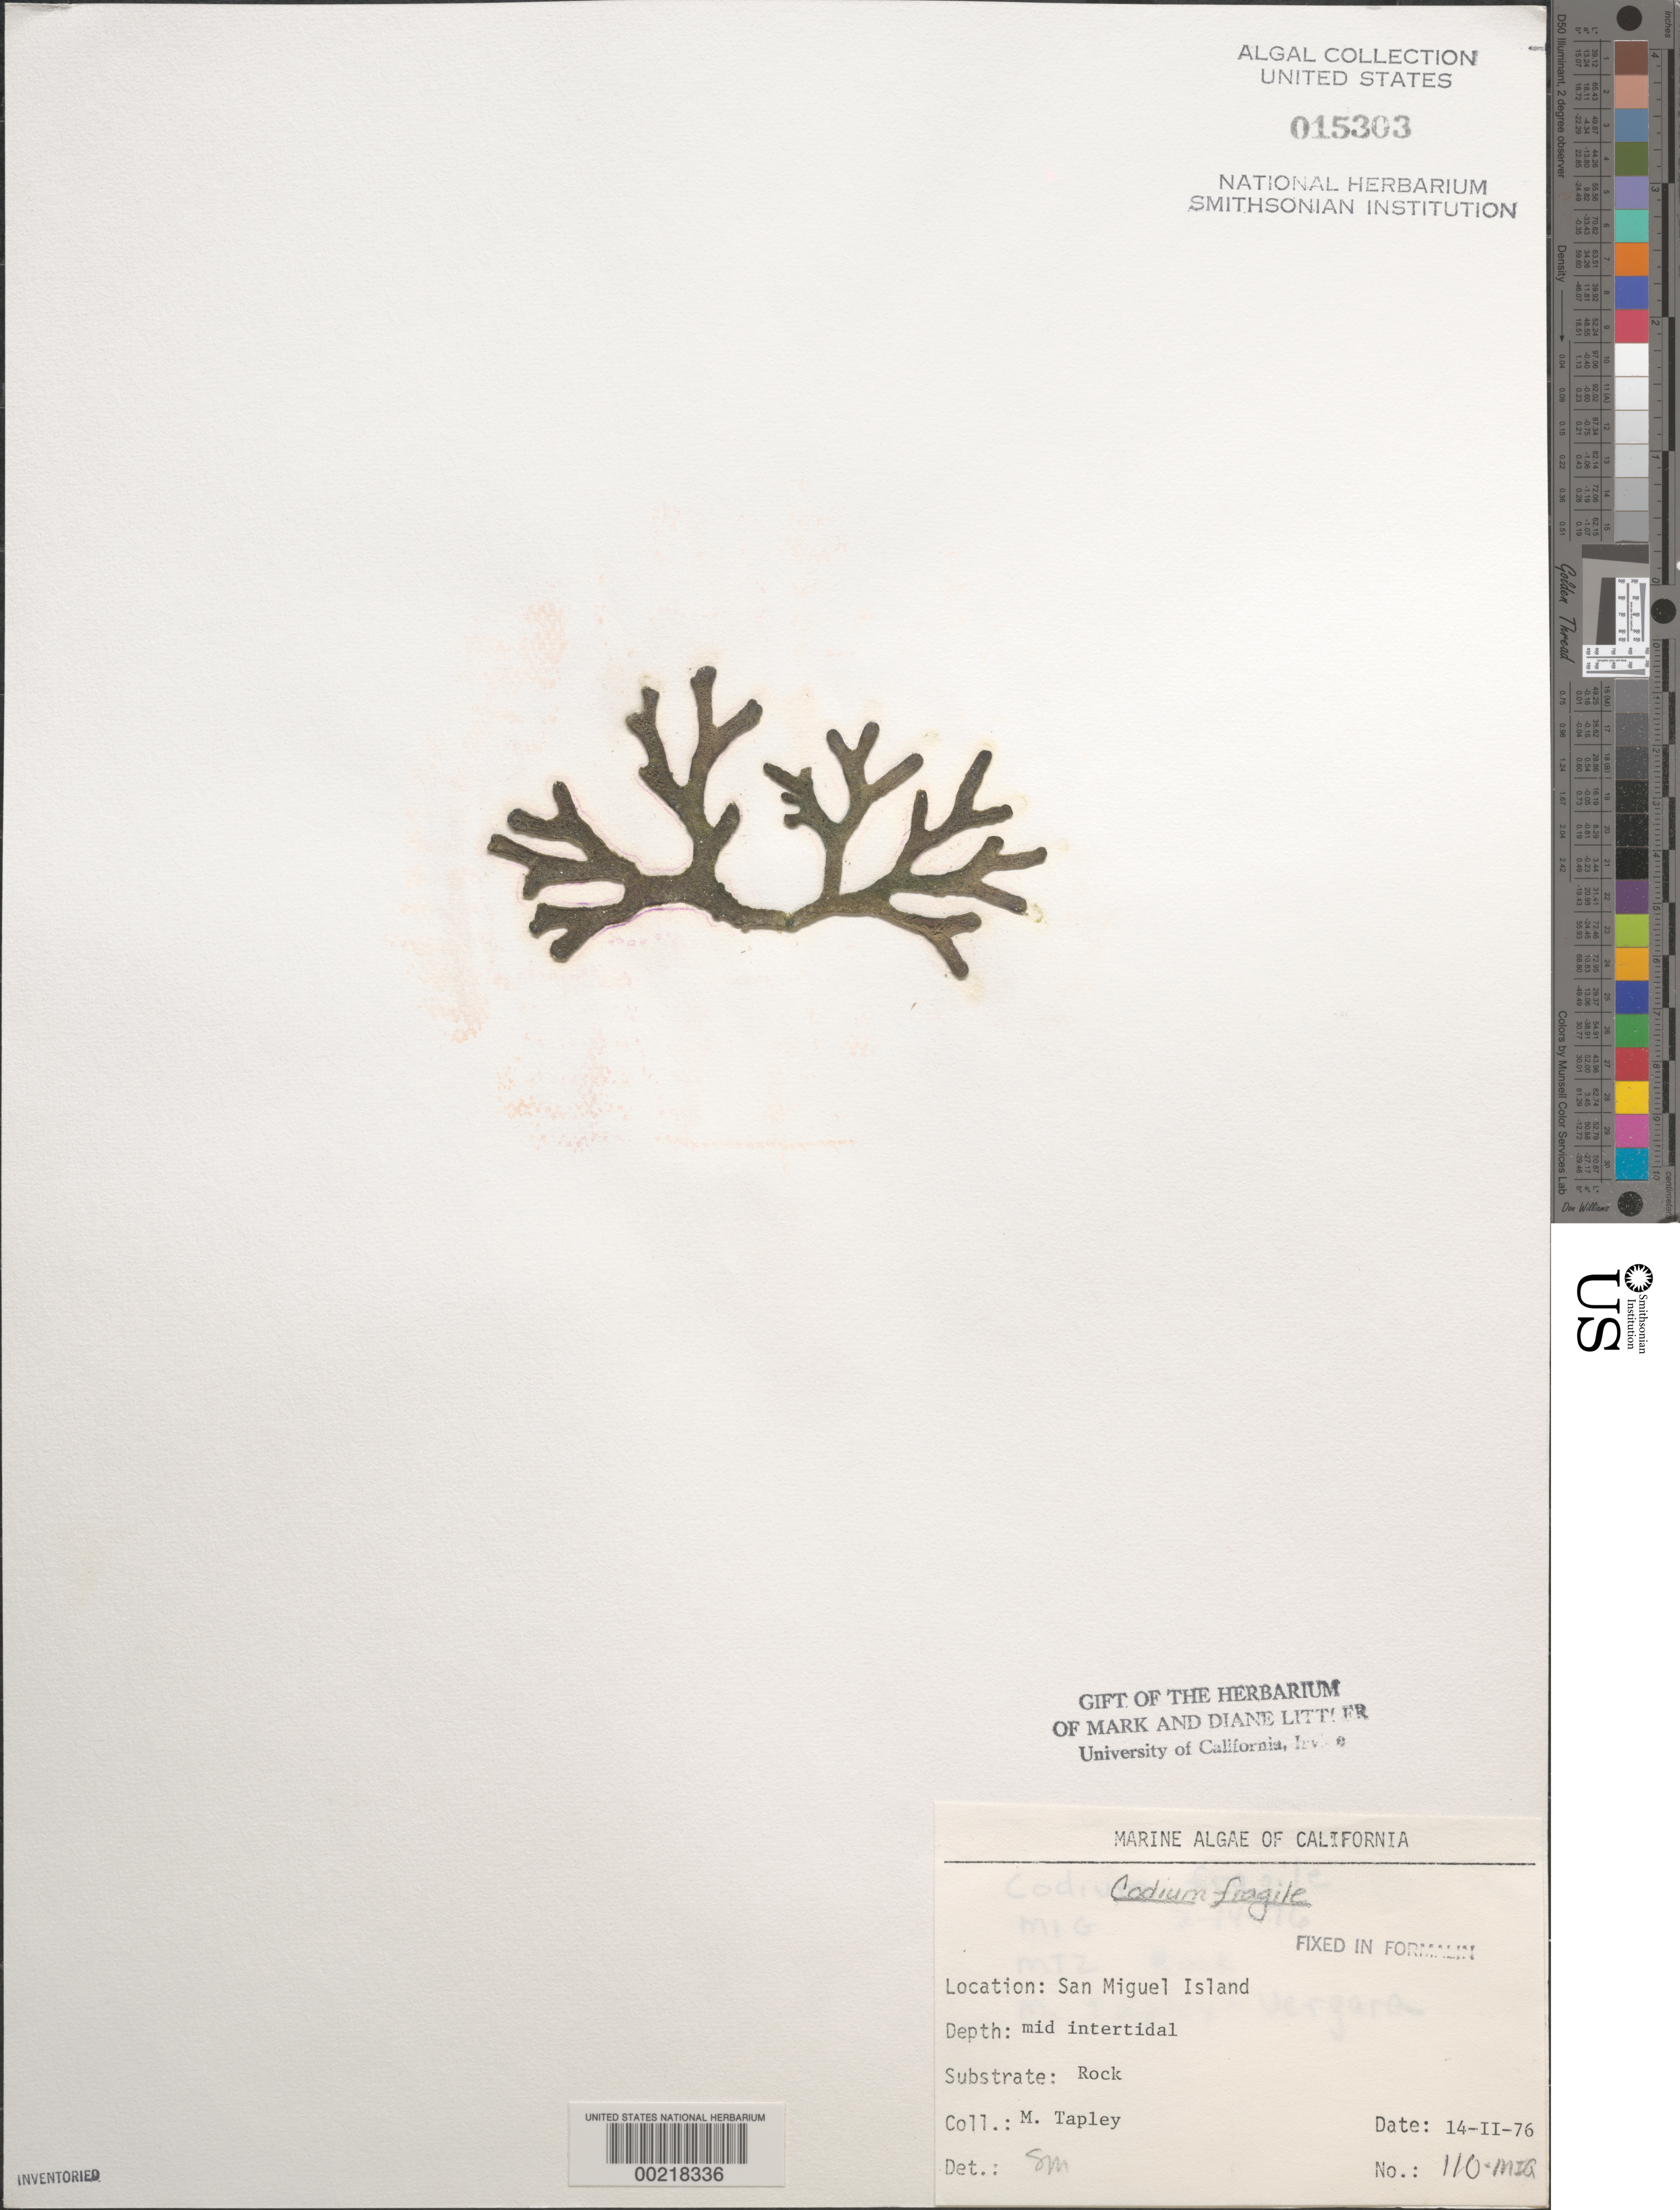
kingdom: Plantae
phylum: Chlorophyta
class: Ulvophyceae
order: Bryopsidales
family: Codiaceae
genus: Codium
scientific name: Codium fragile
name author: (Suringar) P. Hariot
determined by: Murray, S. N.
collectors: M. Tapley-Vergara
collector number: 110-MIG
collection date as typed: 14 Feb 1976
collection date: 1976-02-14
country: United States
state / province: California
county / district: Santa Barbara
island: San Miguel Island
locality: Cuyler Harbor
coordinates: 34 02'55"N, 120 20'08"W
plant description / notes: BLM-SOCALBIGHT Rocky Intertidal Survey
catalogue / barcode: US 15303